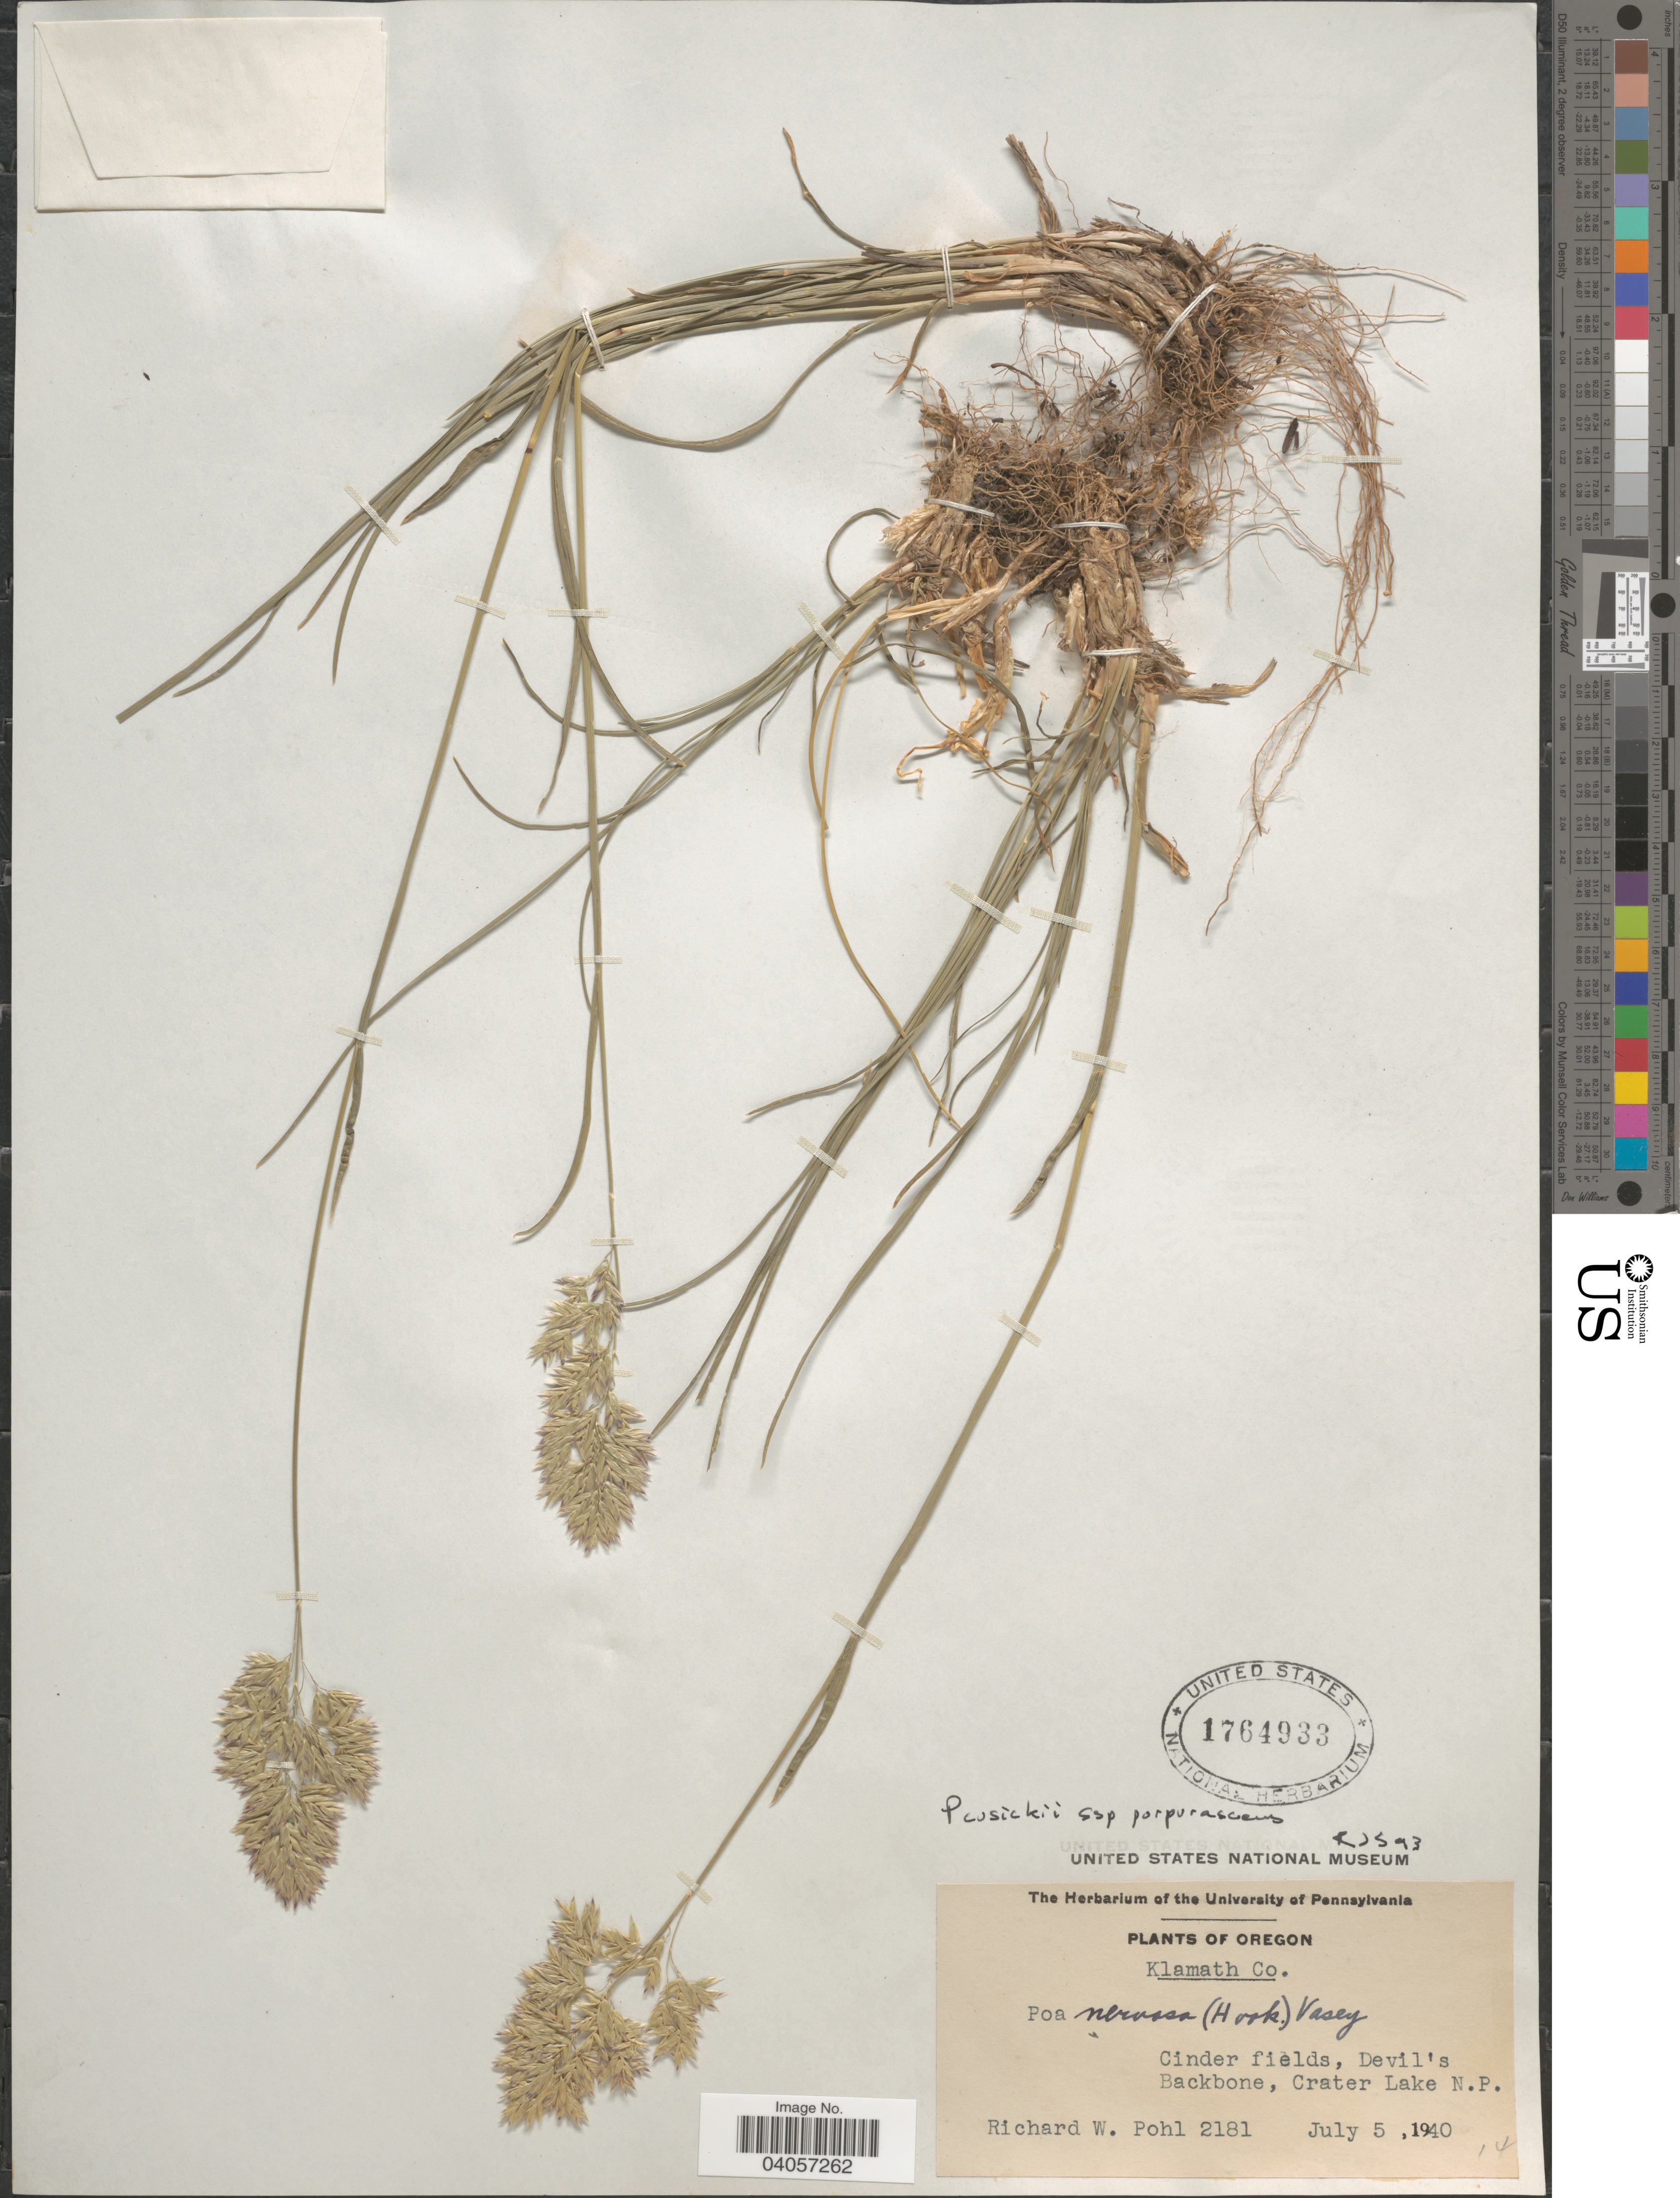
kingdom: Plantae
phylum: Tracheophyta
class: Liliopsida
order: Poales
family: Poaceae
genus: Poa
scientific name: Poa cusickii subsp. purpurascens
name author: (Vasey) Soreng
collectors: R. W. Pohl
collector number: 2181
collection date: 1940-07-05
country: United States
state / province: Oregon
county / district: Klamath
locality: Klamath Co. Cinder fields, Devil's Backbone, Crater Lake N.P.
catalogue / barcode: US 1764933